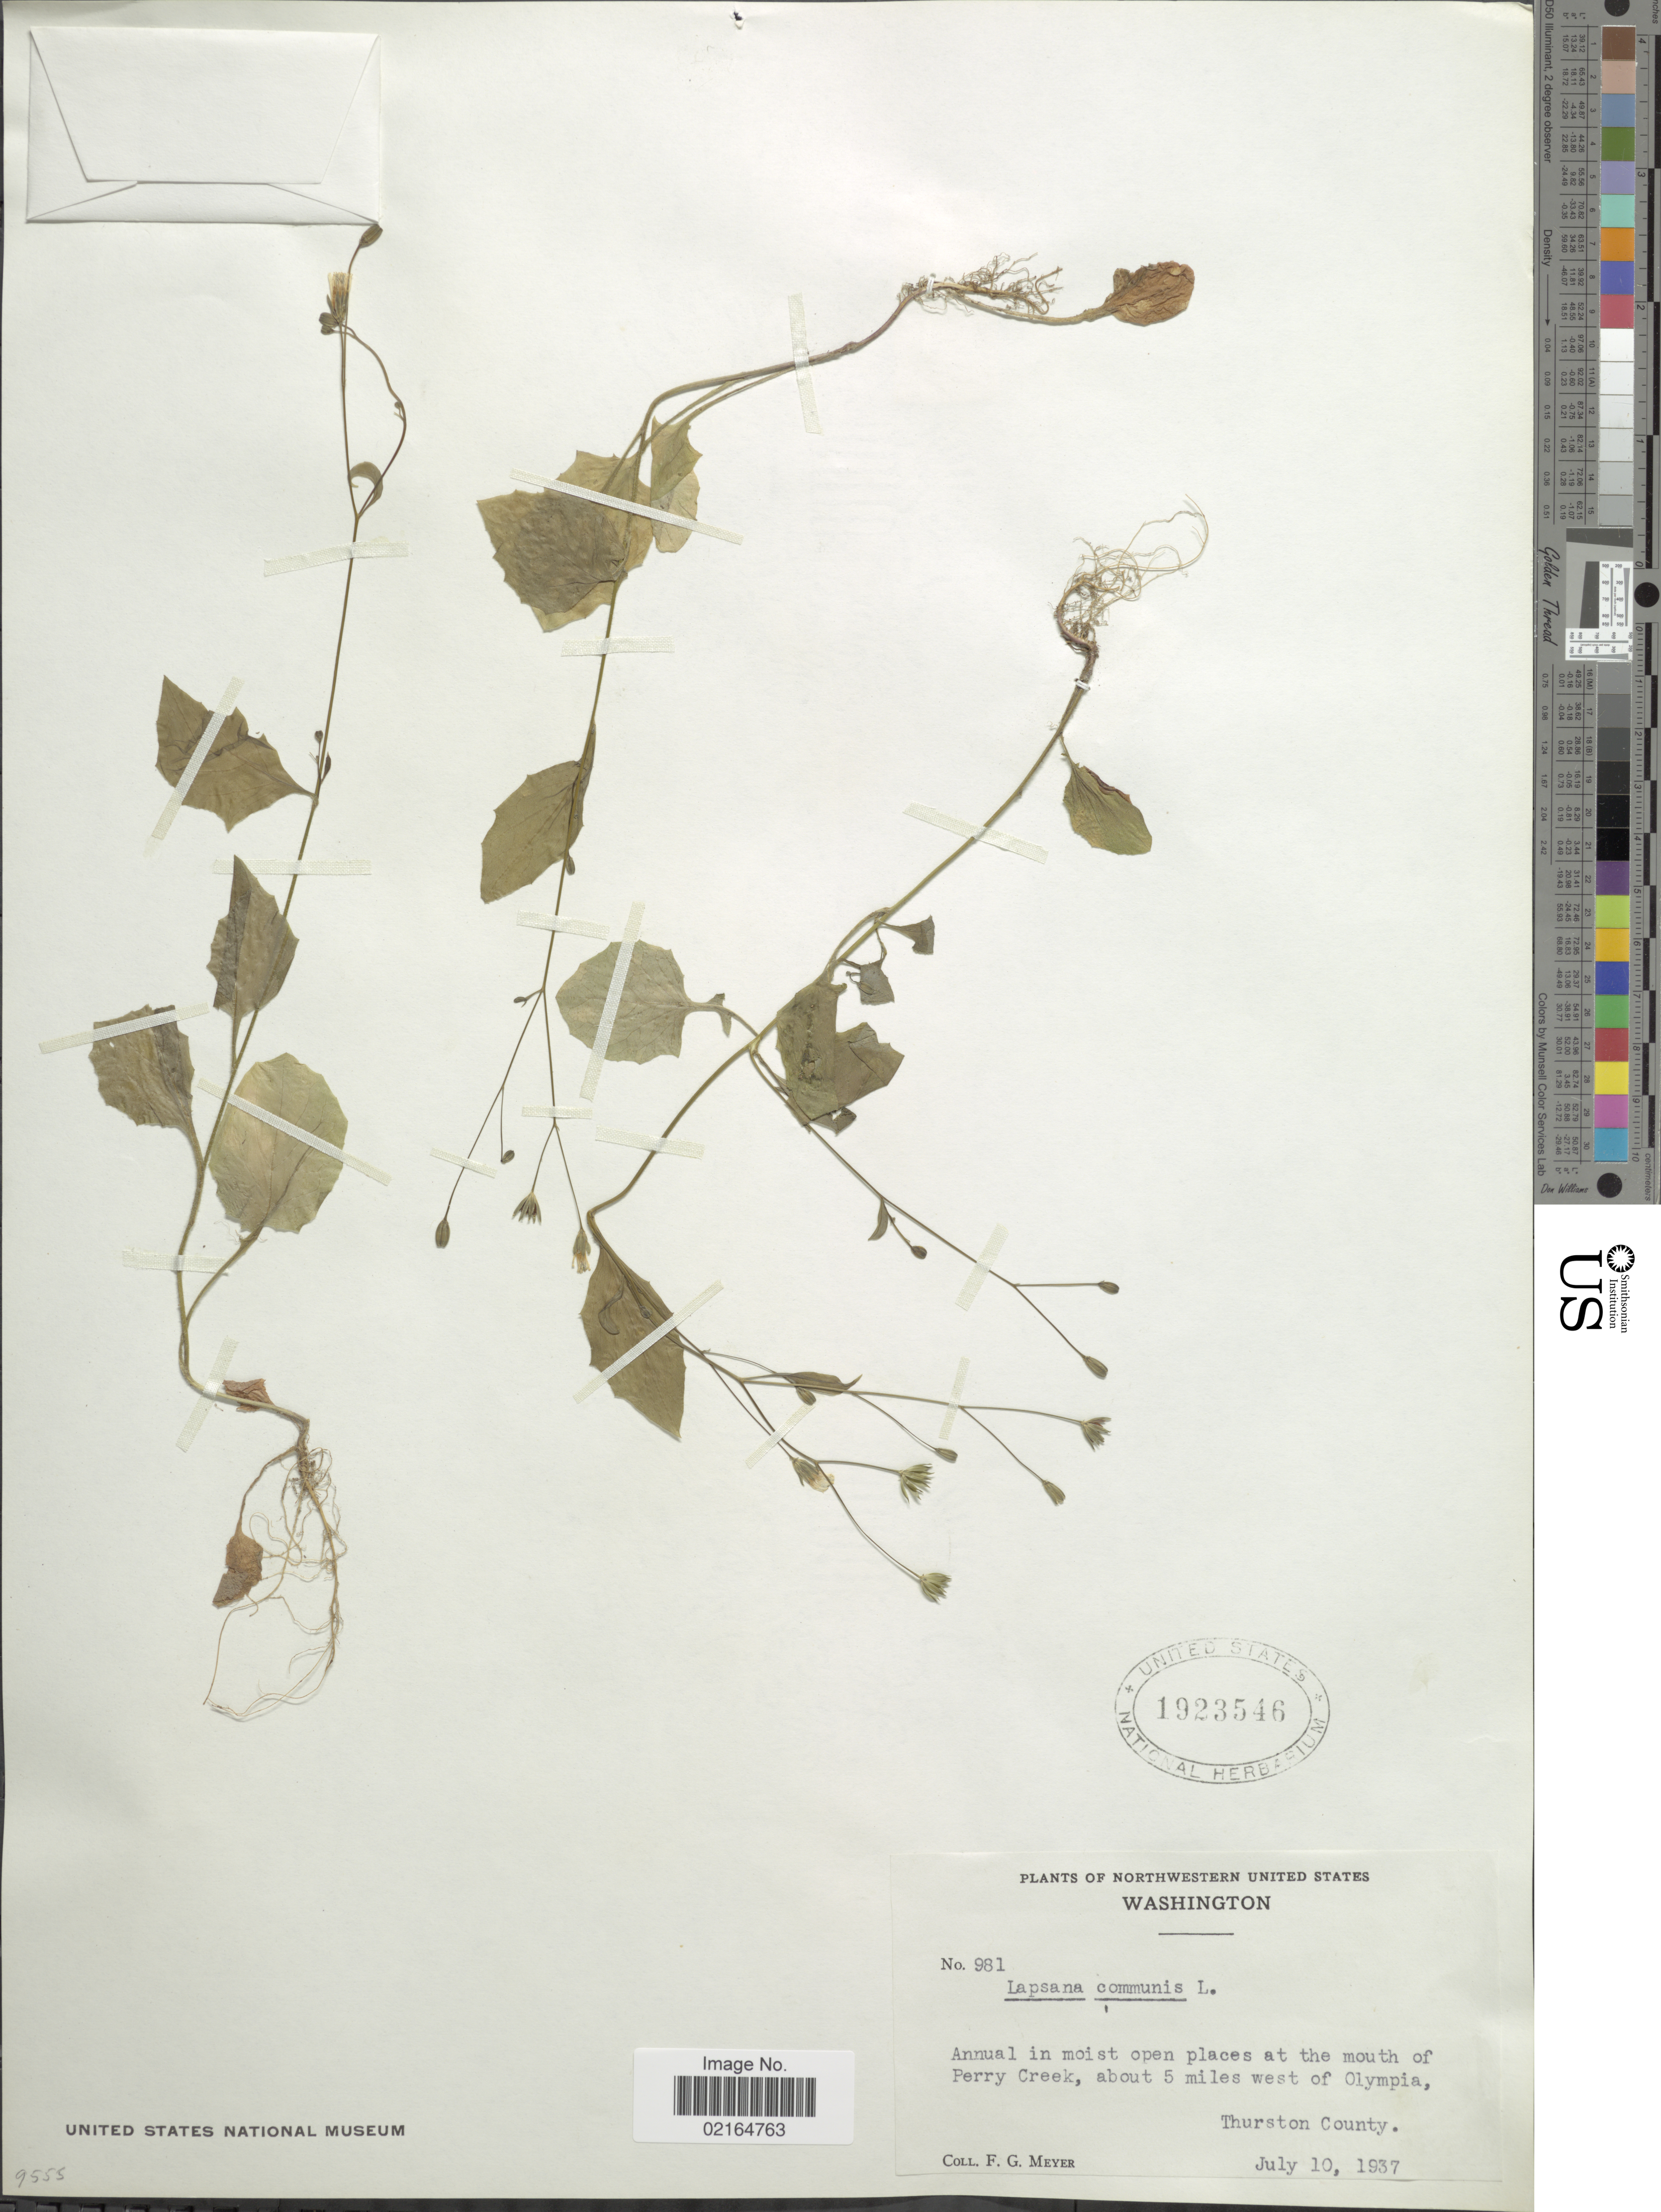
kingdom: Plantae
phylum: Tracheophyta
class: Magnoliopsida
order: Asterales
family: Asteraceae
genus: Lapsana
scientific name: Lapsana communis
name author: L.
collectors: F. G. Meyer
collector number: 981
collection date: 1937-07-10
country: United States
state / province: Washington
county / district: Thurston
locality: Northwestern United States, in moist open places at the mouth of Perry Creek, about 5 miles west of Olympia, Thurston County.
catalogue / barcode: US 1923546